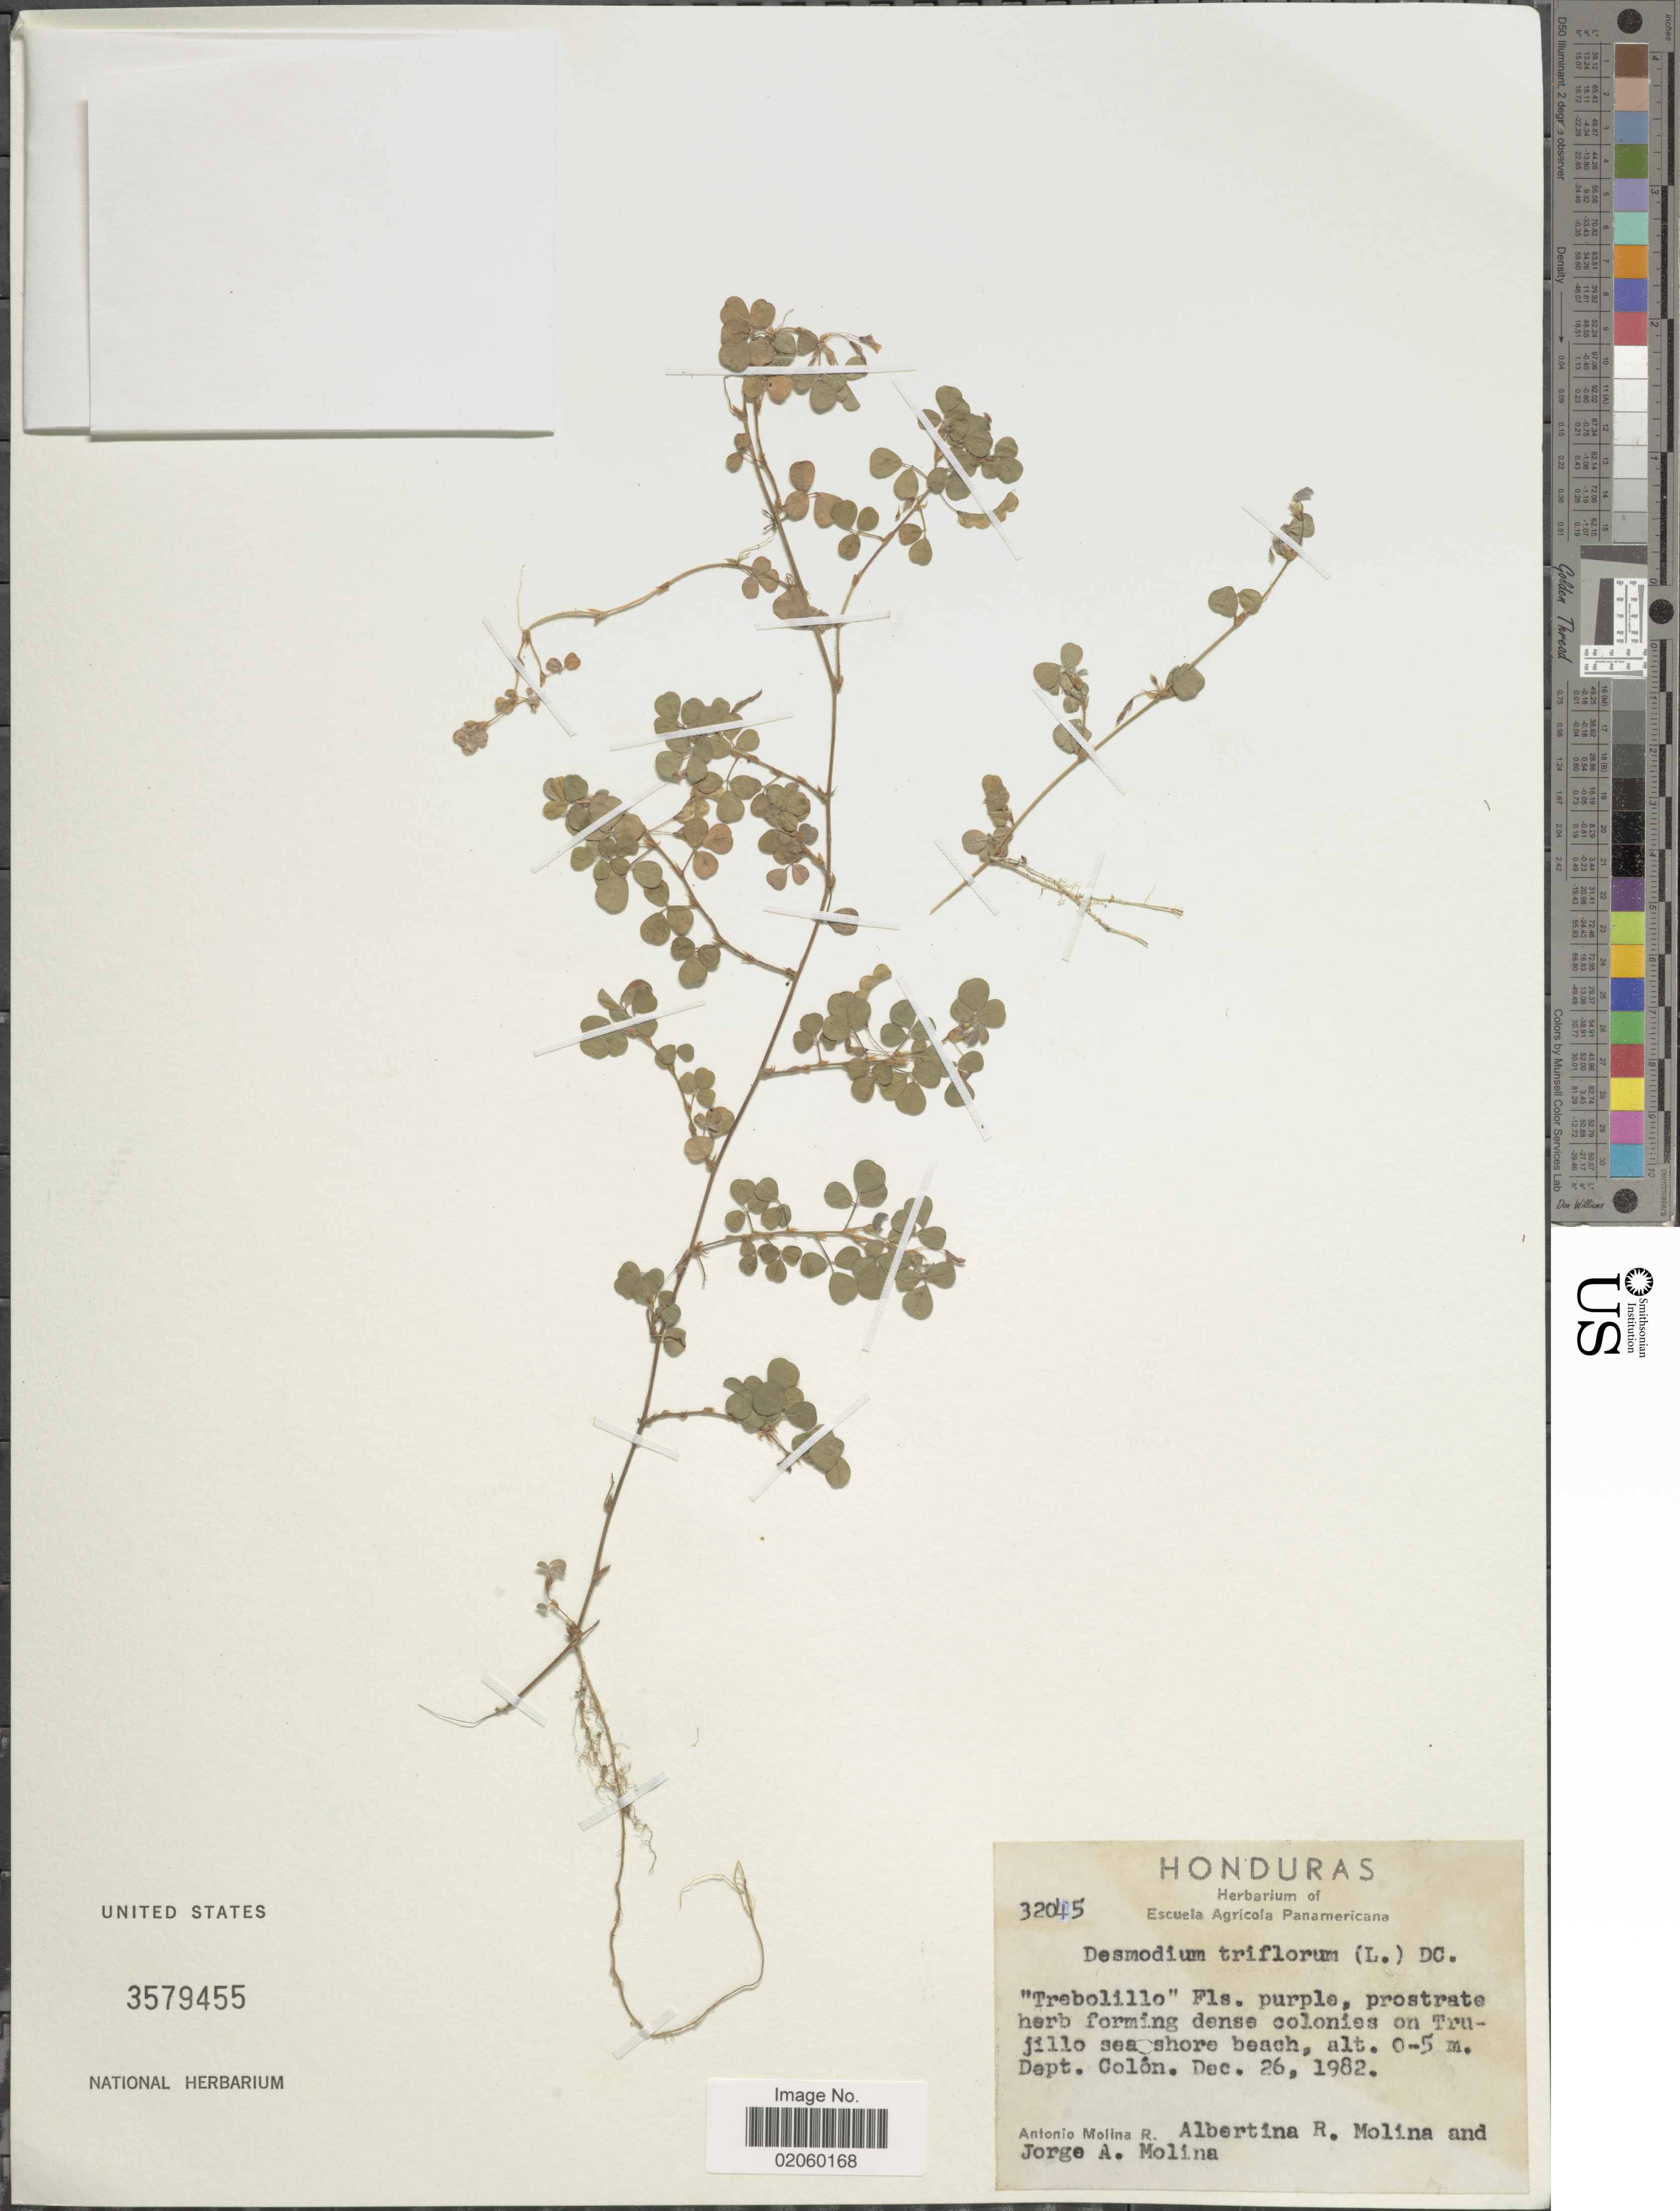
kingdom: Plantae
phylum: Tracheophyta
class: Magnoliopsida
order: Fabales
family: Fabaceae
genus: Grona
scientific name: Grona triflora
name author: (L.) H. Ohashi & K. Ohashi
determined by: Strong, Mark T., (BOT), Smithsonian Institution - National Museum of Natural History (UNITED STATES)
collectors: A. Molina R., A. R. Molina & J. A. Molina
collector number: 32045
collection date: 1982-12-26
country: Honduras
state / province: Colón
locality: Colonies on Trujillo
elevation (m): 0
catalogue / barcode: US 3579455